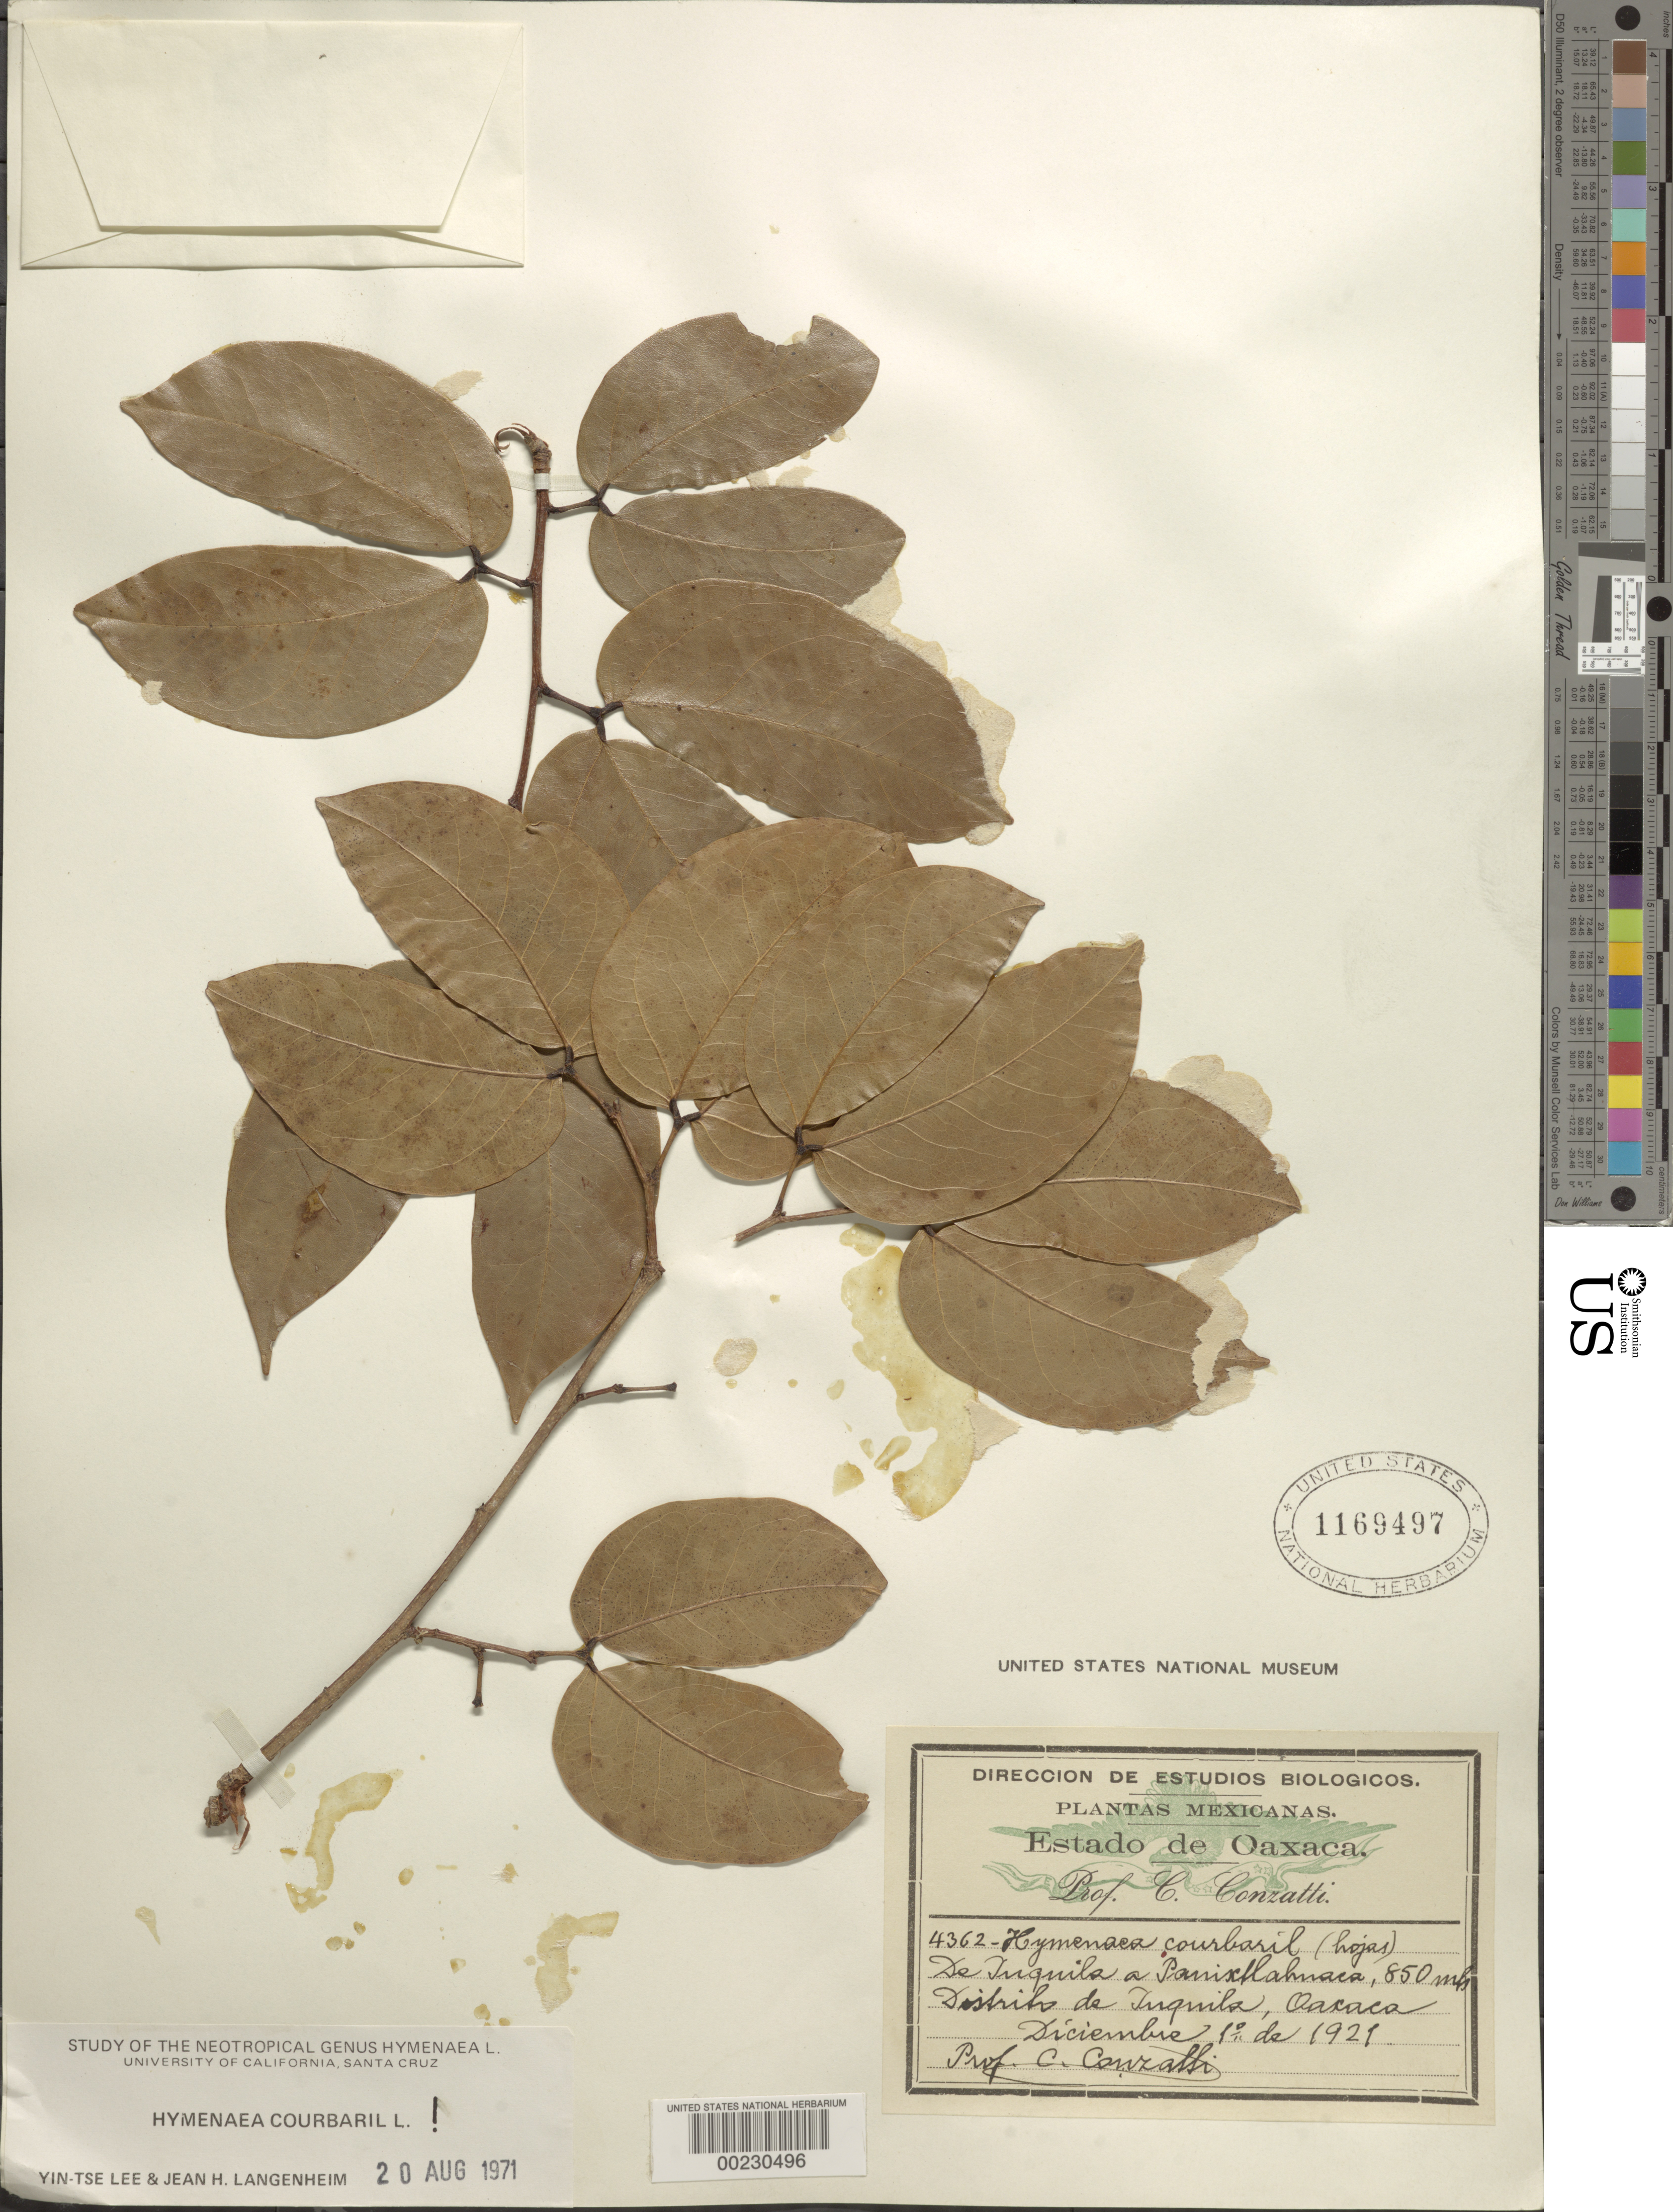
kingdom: Plantae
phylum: Tracheophyta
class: Magnoliopsida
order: Fabales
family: Fabaceae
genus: Hymenaea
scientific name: Hymenaea courbaril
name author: L.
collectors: C. Conralli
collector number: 4362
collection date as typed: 01 Dec 1921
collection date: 1921-12-01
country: Mexico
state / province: Oaxaca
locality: Tuquila mun. (?), tuquila a pamixtlahnaca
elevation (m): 650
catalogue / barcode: US 1169497